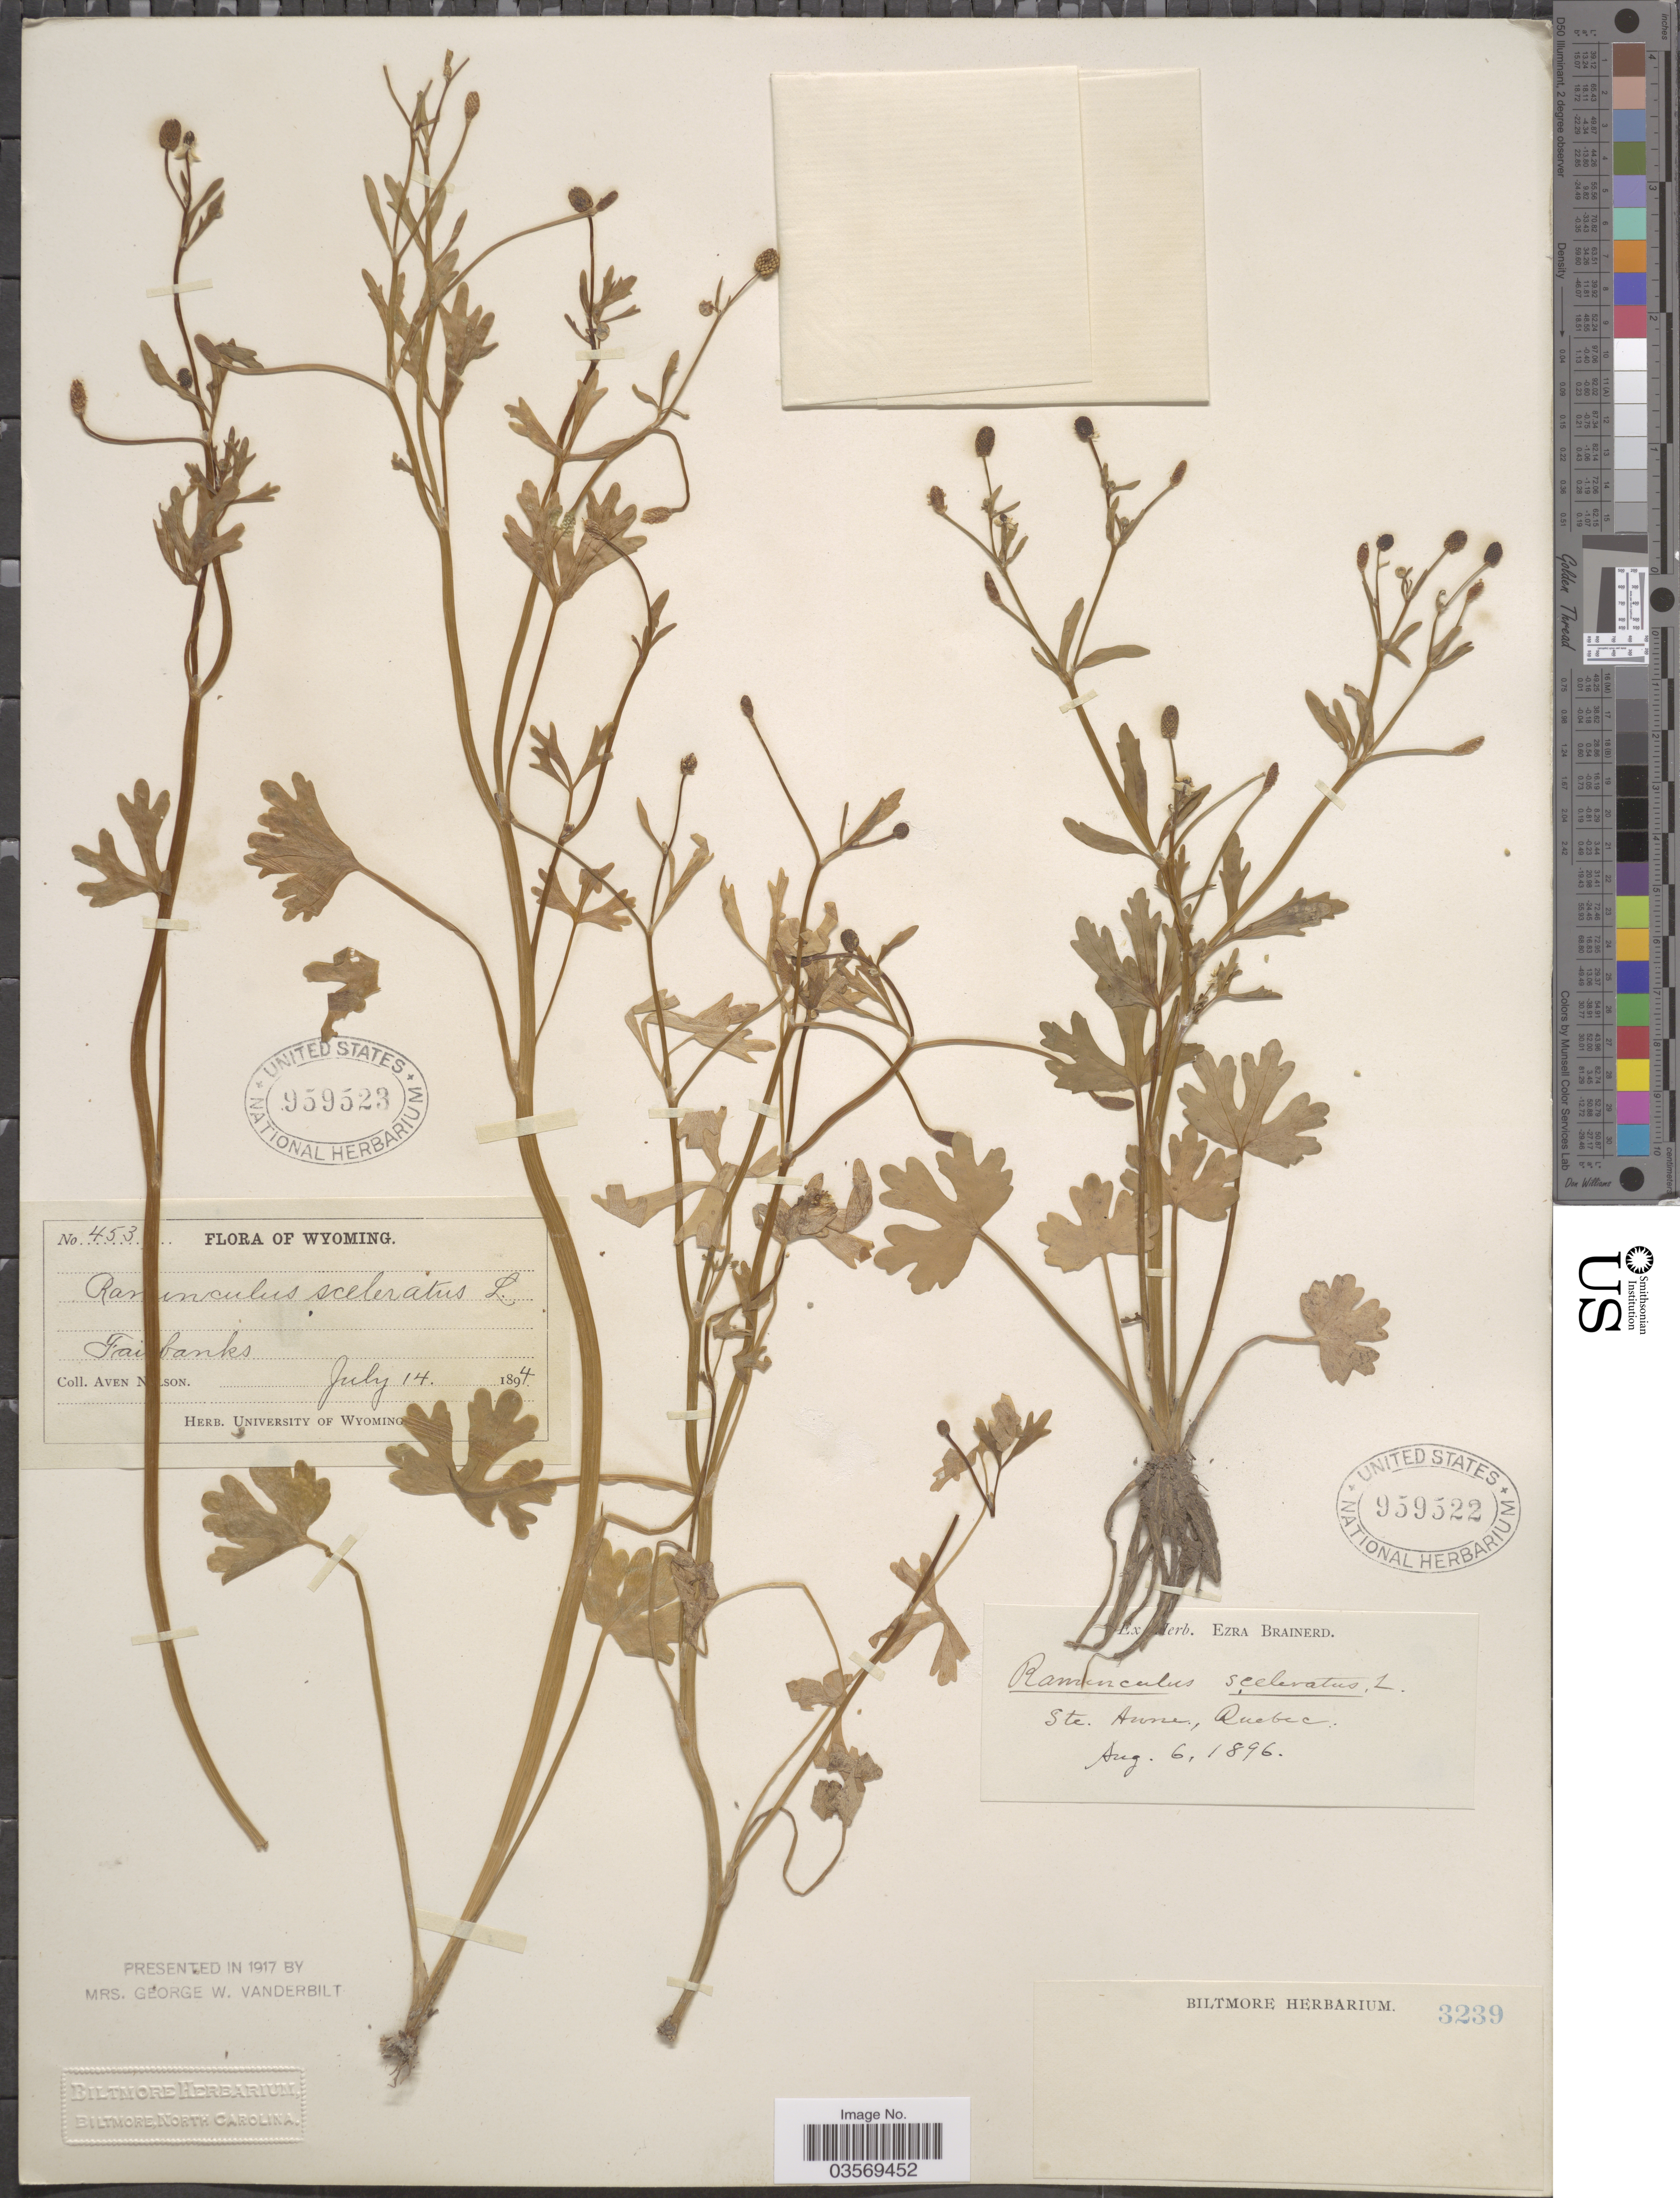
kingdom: Plantae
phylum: Tracheophyta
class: Magnoliopsida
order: Ranunculales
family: Ranunculaceae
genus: Ranunculus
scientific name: Ranunculus sceleratus var. multifidus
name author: Nutt.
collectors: A. Nelson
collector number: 453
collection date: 1894-07-14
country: United States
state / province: Wyoming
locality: Fairbanks.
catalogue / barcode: US 959523-2